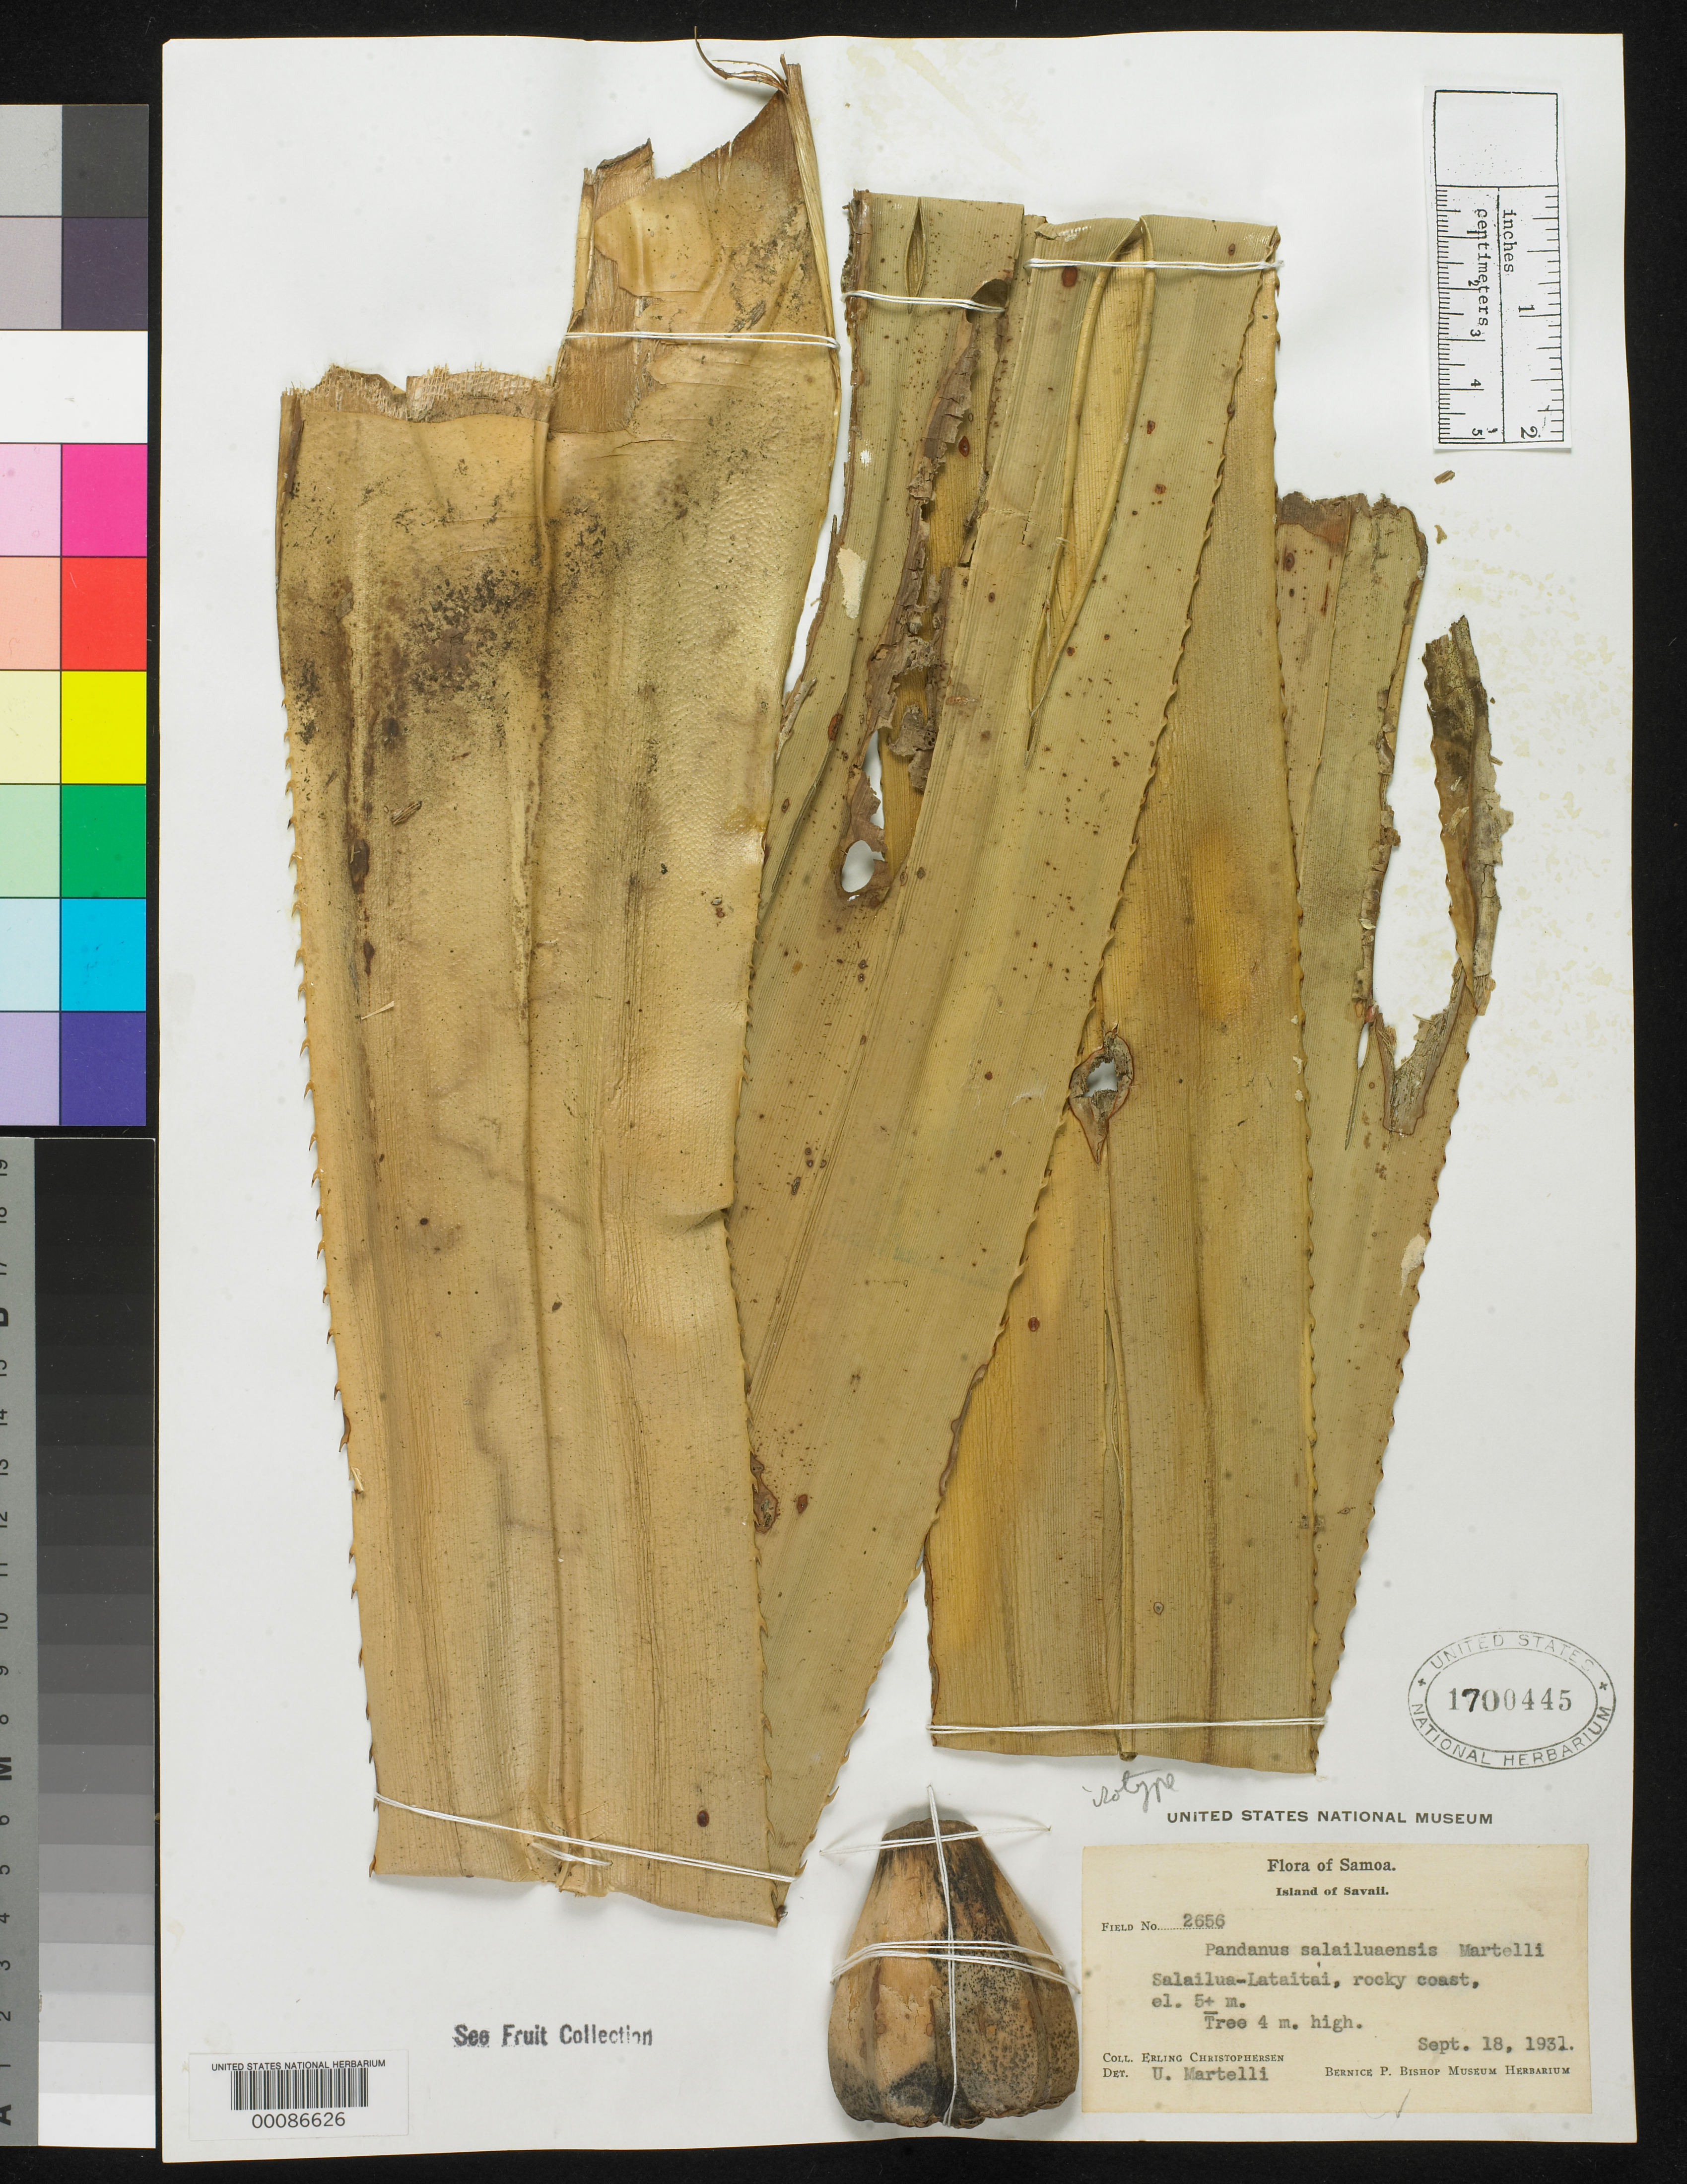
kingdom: Plantae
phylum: Tracheophyta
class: Liliopsida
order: Pandanales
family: Pandanaceae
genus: Pandanus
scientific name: Pandanus salailuaensis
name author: Martelli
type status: Isotype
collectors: E. Christophersen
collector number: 2656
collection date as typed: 18 Sep 1931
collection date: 1931-09-18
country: Samoa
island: Savai'i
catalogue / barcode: US 1700445